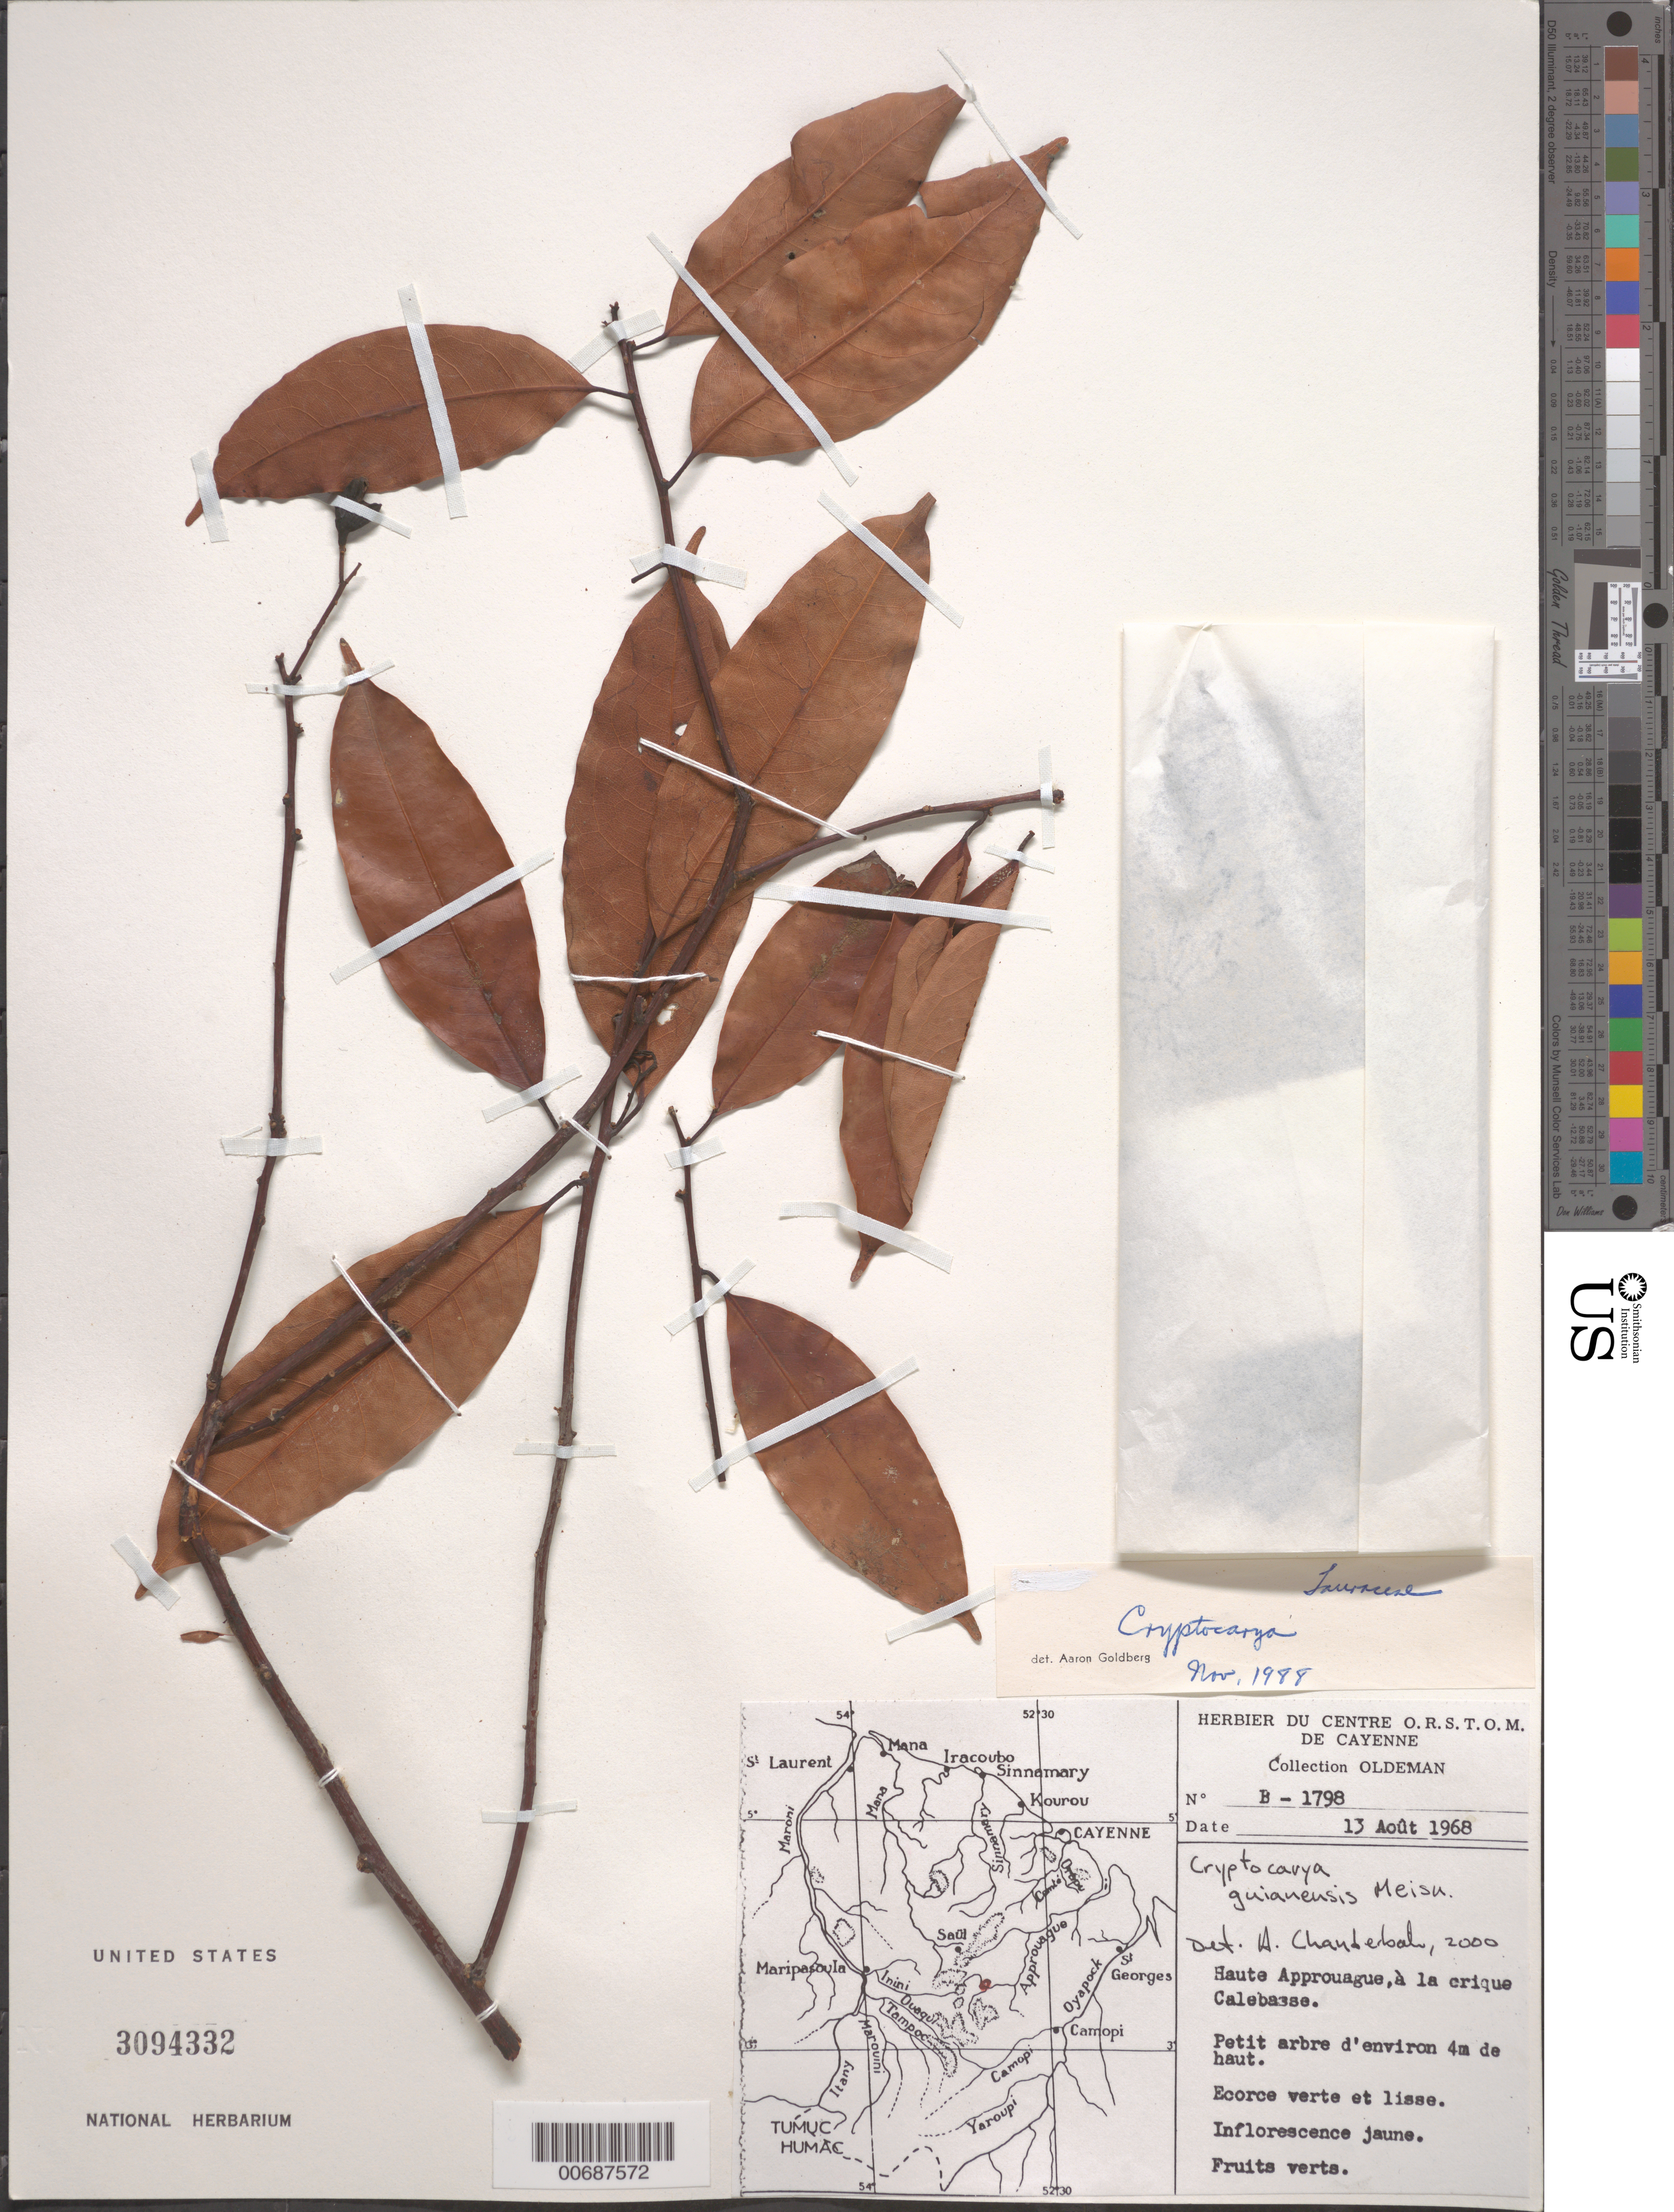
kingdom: Plantae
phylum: Tracheophyta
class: Magnoliopsida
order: Laurales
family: Lauraceae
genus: Cryptocarya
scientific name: Cryptocarya guianensis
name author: Meisn.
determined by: Chanderbali, Andre Shashi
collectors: R. Oldeman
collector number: B 1798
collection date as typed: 13-Aug-68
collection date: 1968-08-13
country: French Guiana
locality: Crique Calebasse - Bassin du Haut-Approuague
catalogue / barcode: US 3094332